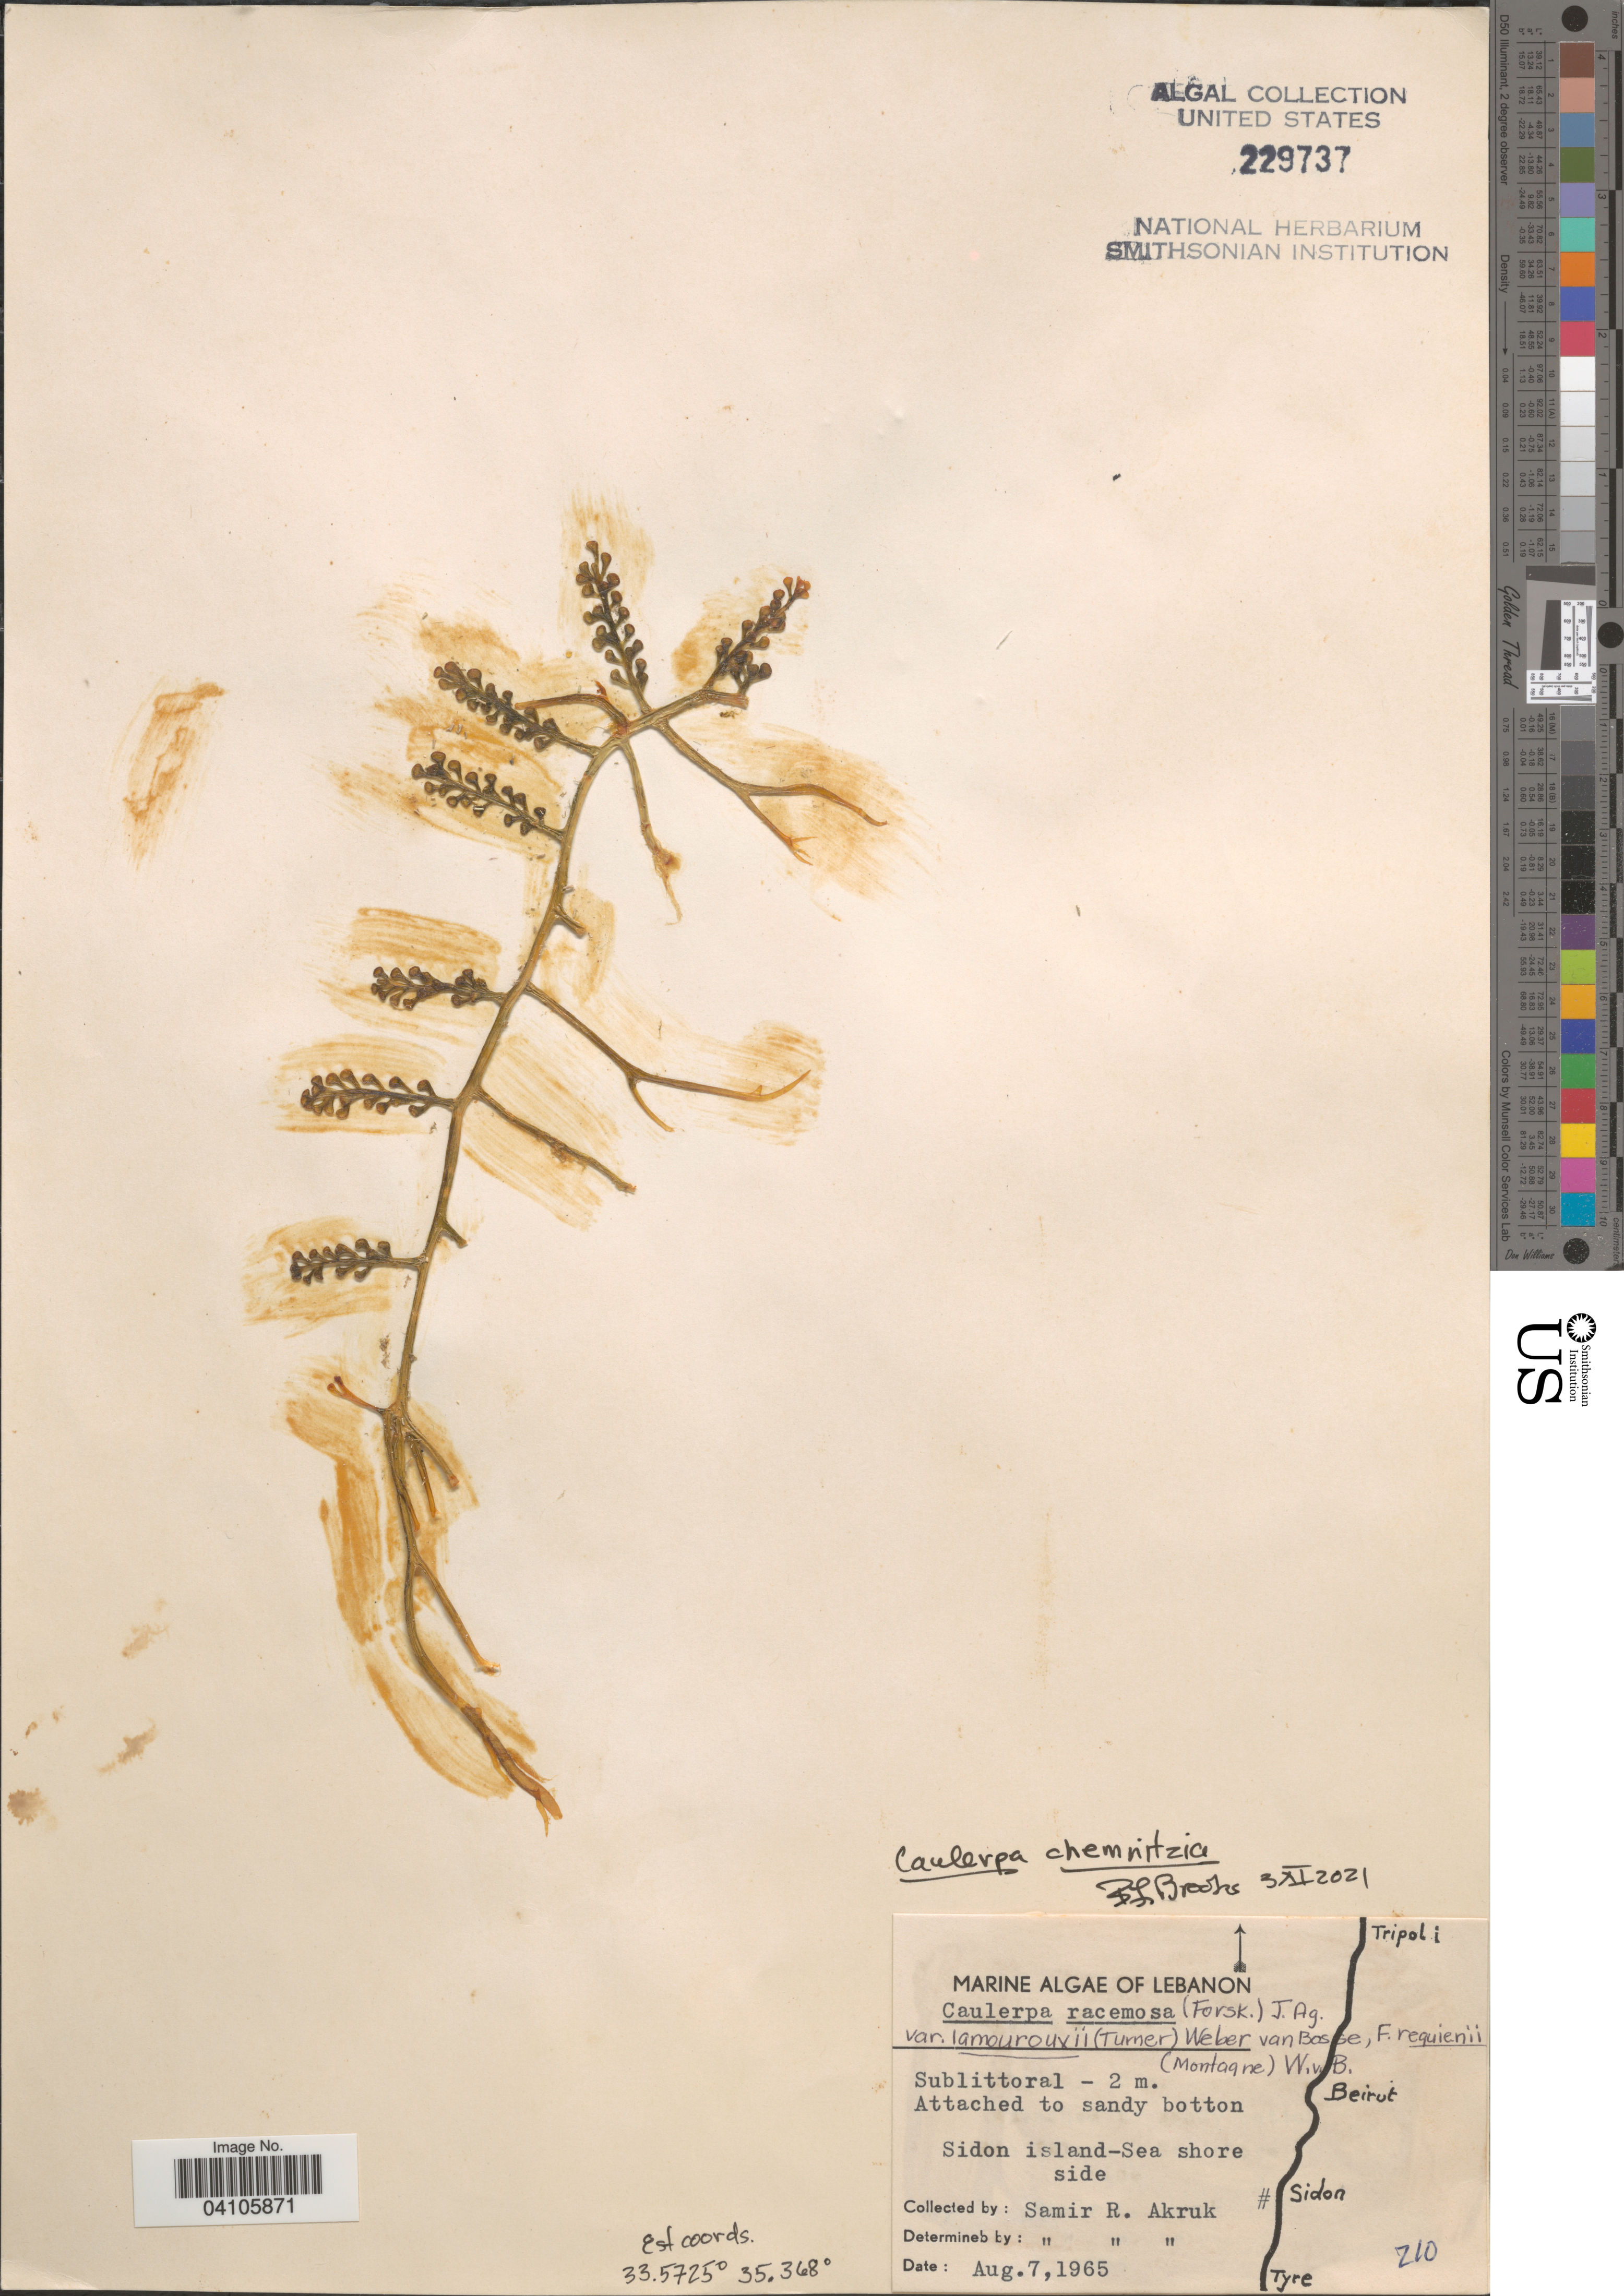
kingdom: Plantae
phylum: Chlorophyta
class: Ulvophyceae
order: Bryopsidales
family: Caulerpaceae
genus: Caulerpa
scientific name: Caulerpa chemnitzia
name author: (Esper) J.V.Lamouroux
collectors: S. Akruk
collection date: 1965-08-07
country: Lebanon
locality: Sidon island-Sea shore side.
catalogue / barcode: US 229737